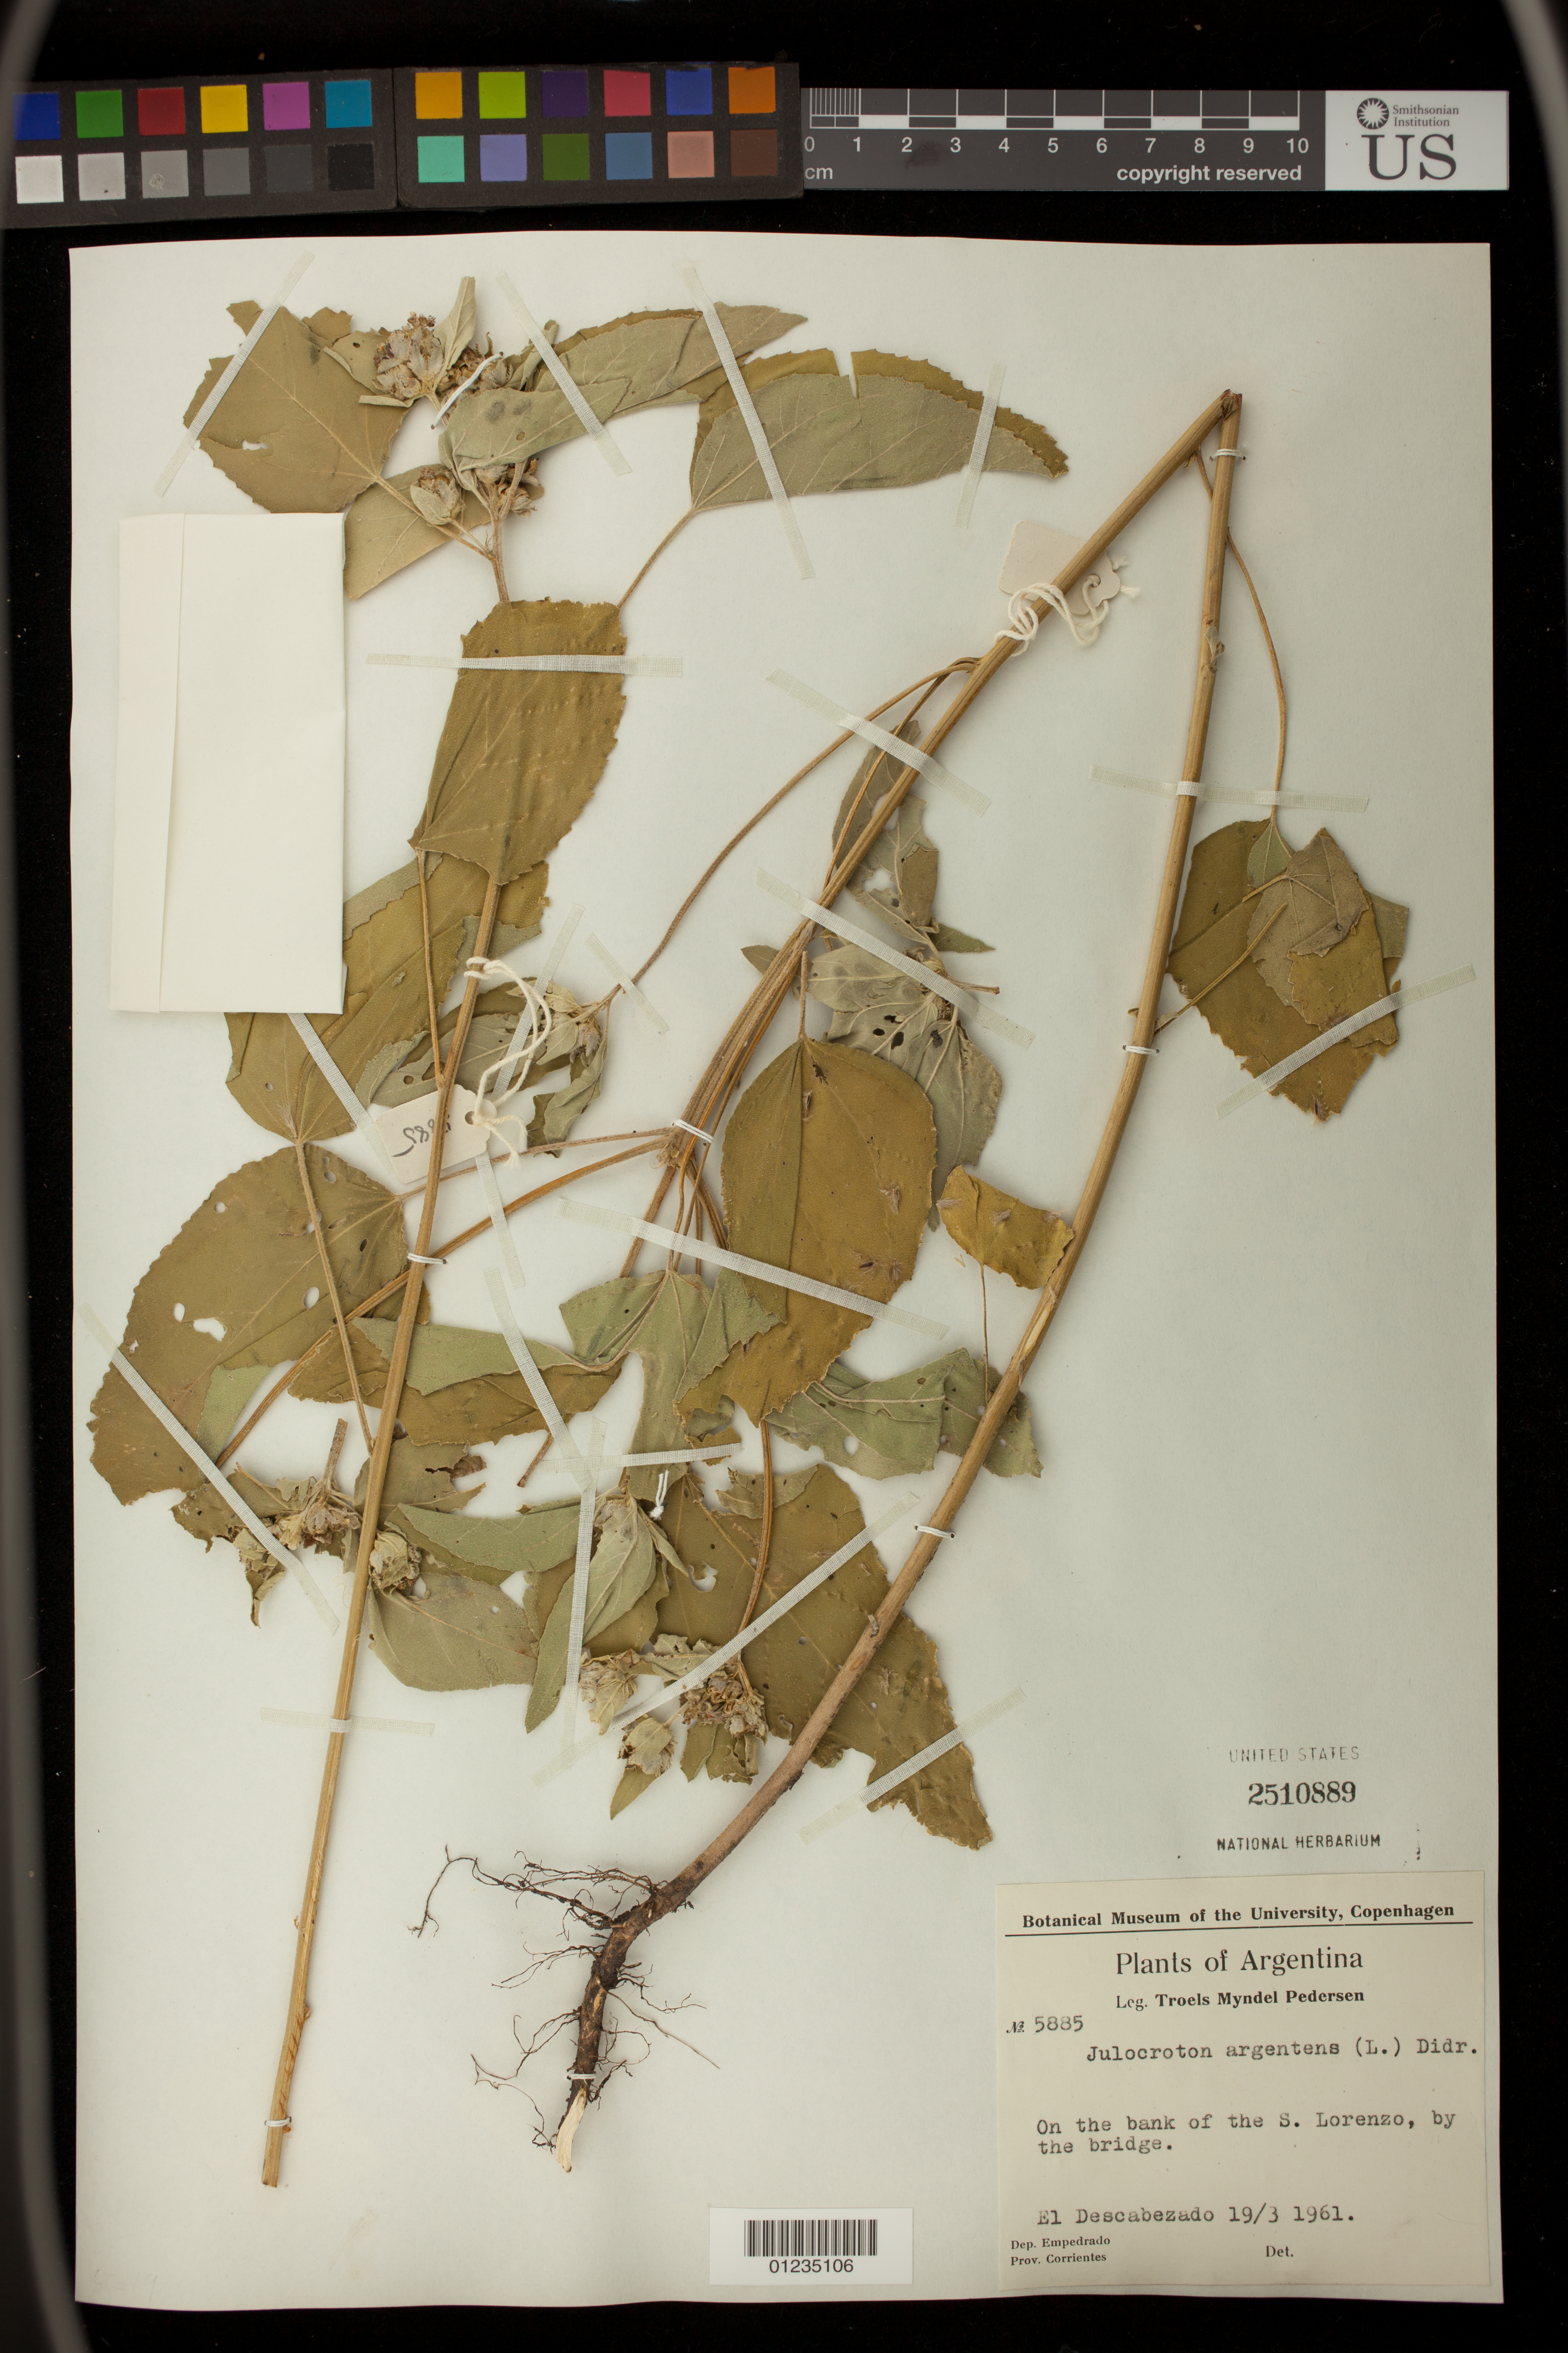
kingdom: Plantae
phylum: Tracheophyta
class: Magnoliopsida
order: Malpighiales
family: Euphorbiaceae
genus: Julocroton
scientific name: Julocroton argenteus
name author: (L.) Didr.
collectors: T. M. Pedersen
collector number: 5885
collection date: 1961-03-19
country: Argentina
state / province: Corrientes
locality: On the bank of the S. Lorenzo, by the bridge.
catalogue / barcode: US 2510889